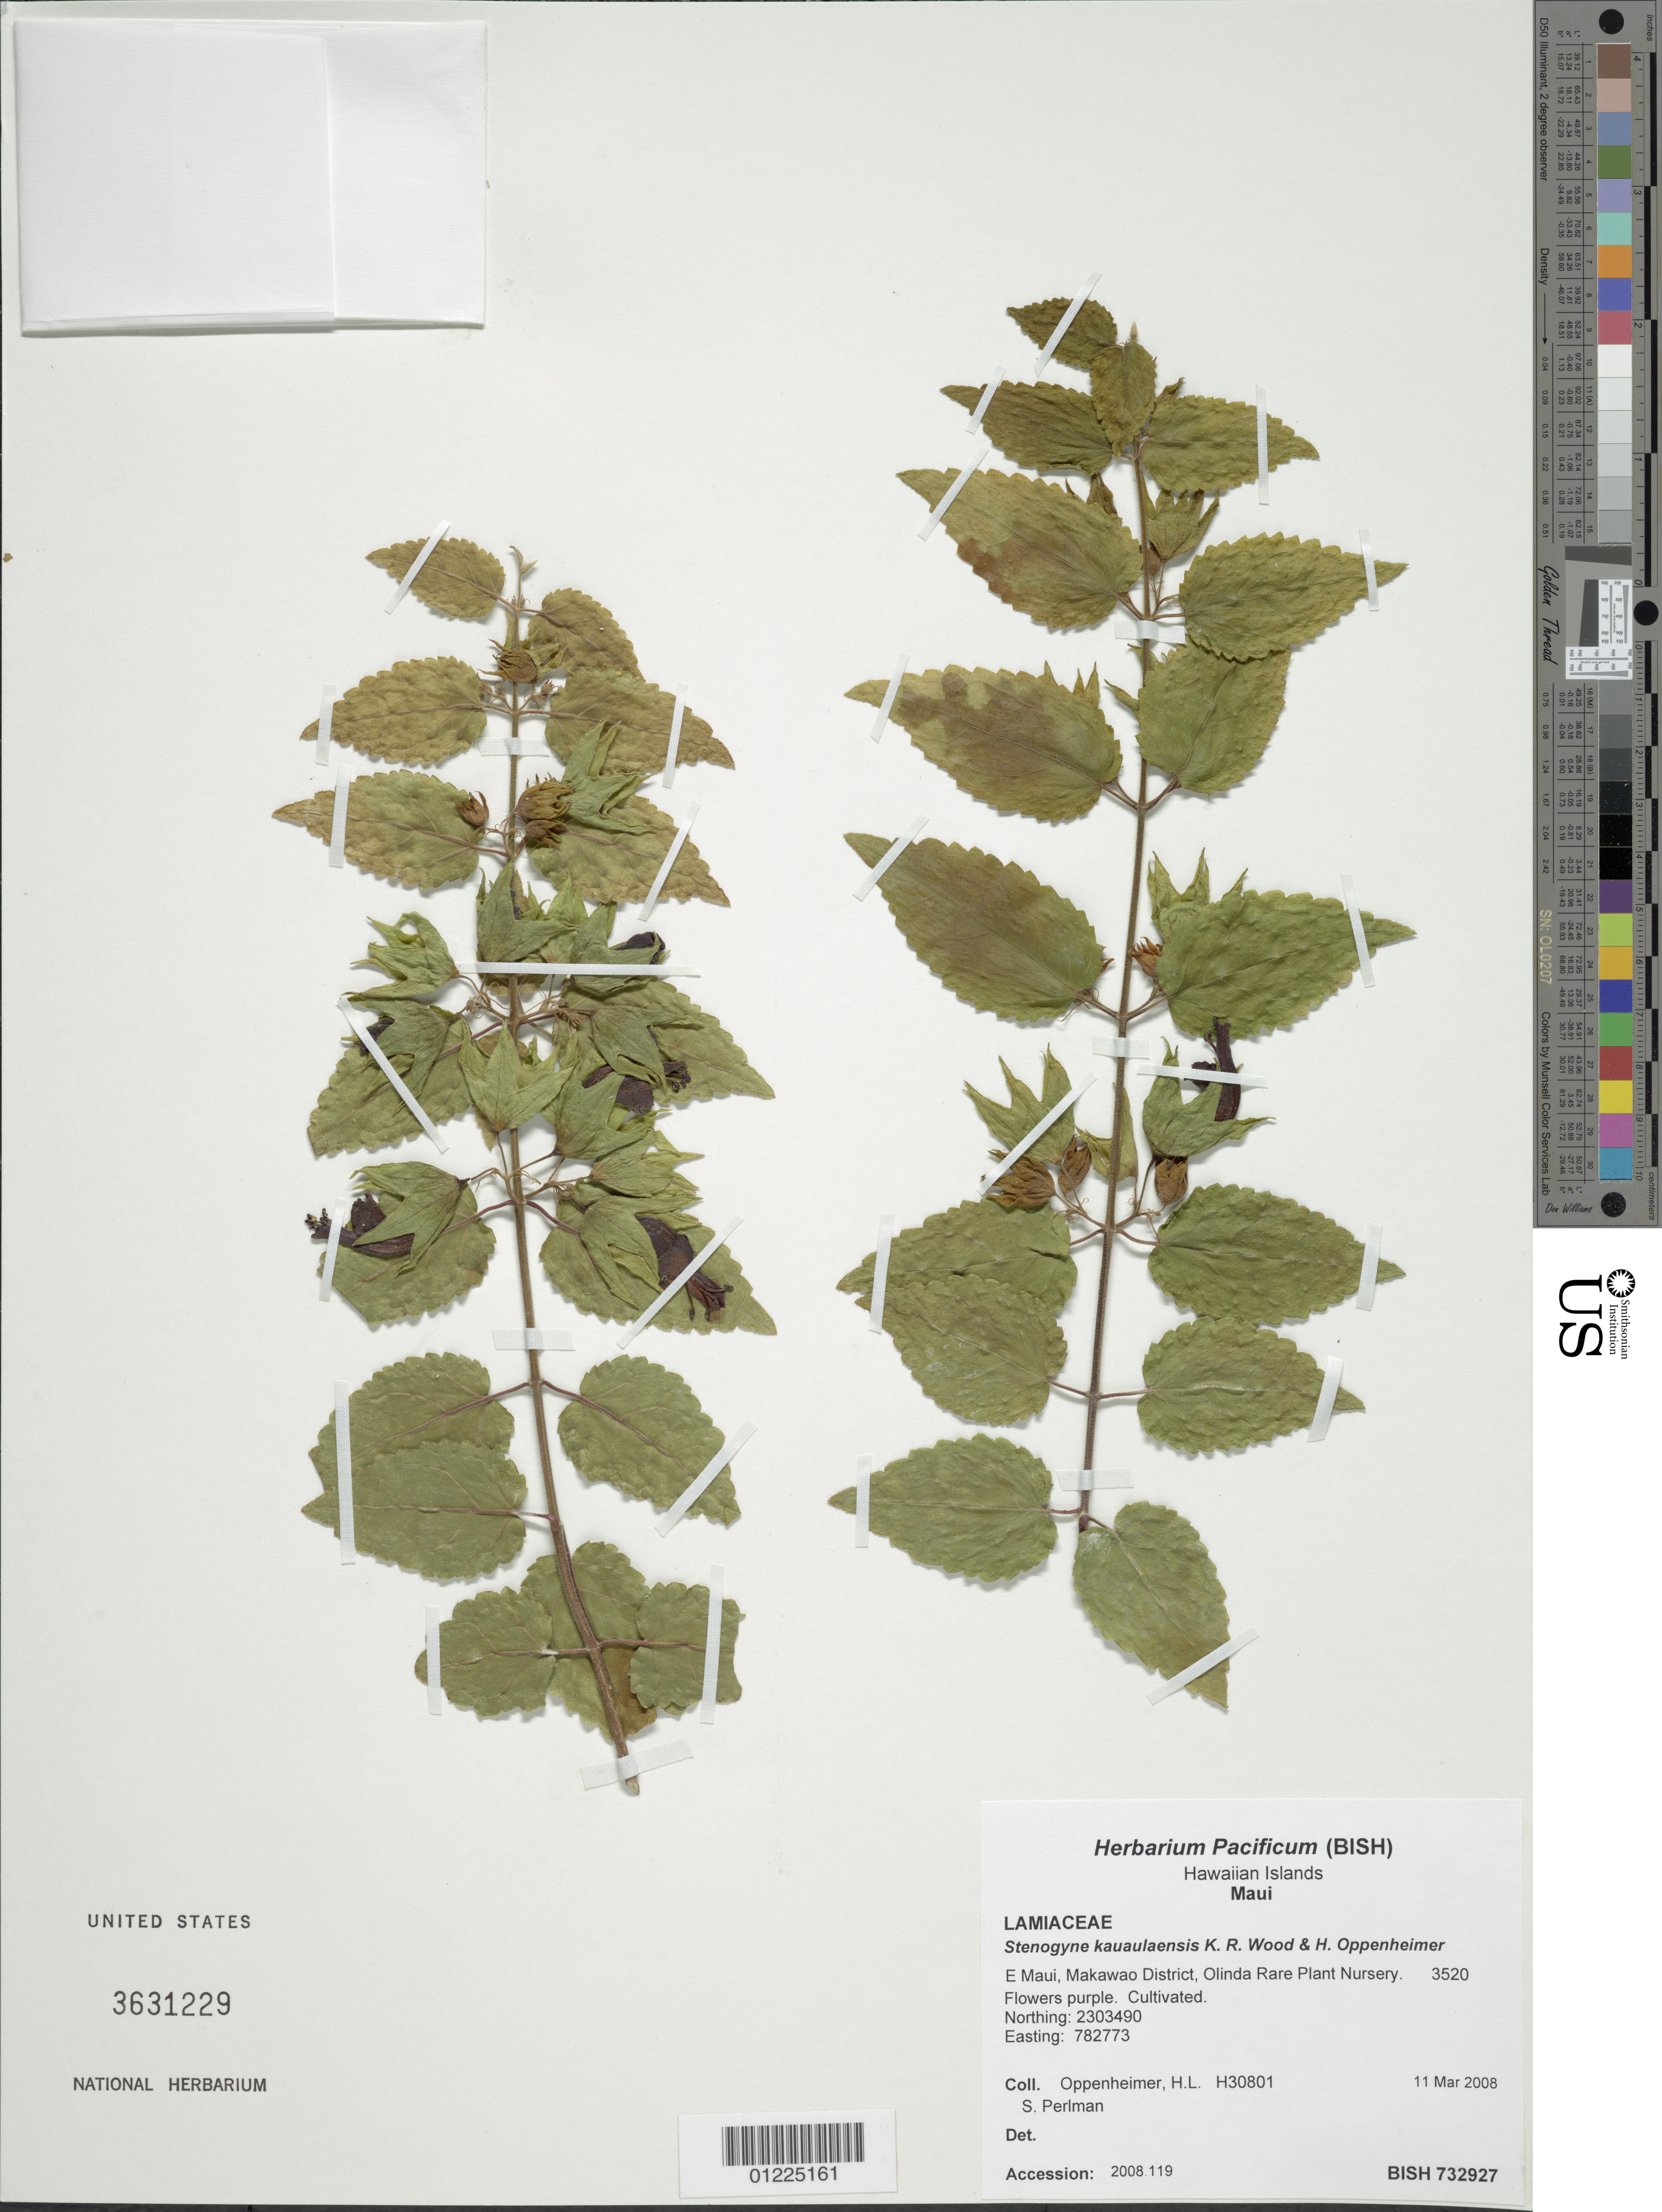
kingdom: Plantae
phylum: Tracheophyta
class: Magnoliopsida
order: Lamiales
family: Lamiaceae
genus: Stenogyne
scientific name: Stenogyne kauaulaensis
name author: K.R. Wood & H. Oppenh.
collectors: H. L. Oppenheimer & S. P. Perlman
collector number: H30801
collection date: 2008-03-11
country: United States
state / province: Hawaii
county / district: Maui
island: Maui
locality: E Maui, Makawao District, Olinda Rare plant Nursery.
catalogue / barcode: US 3631229